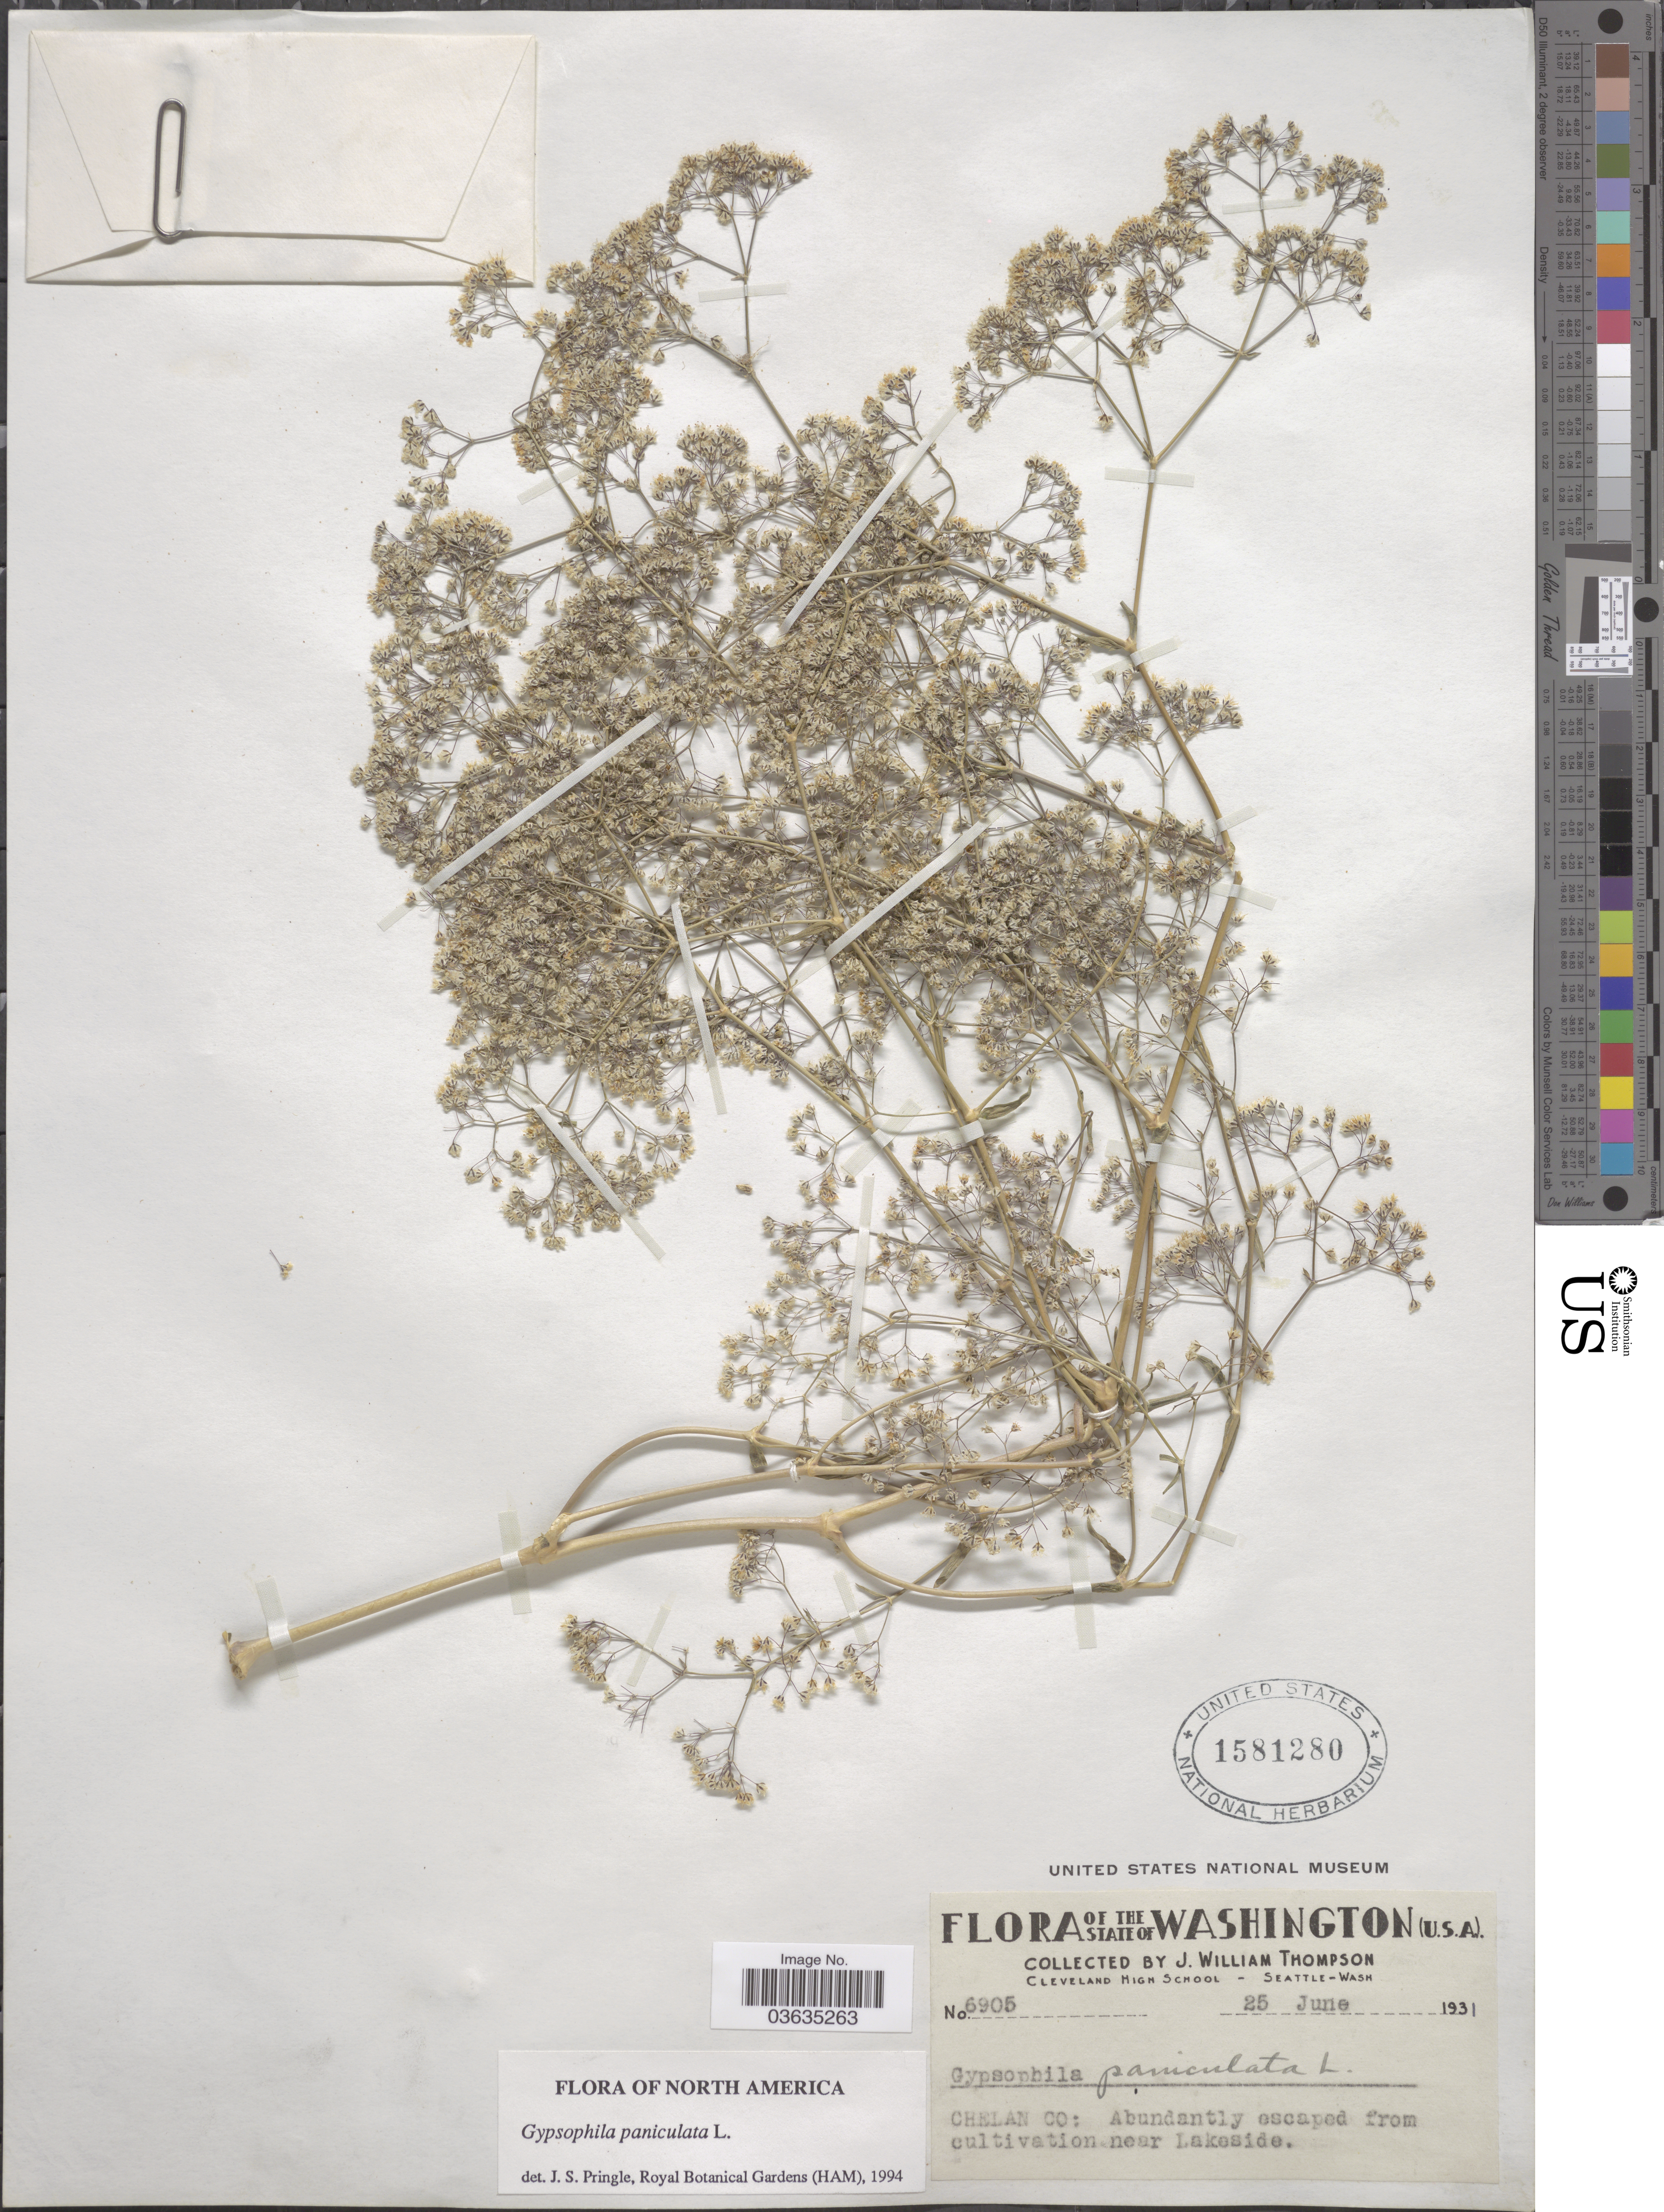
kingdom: Plantae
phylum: Tracheophyta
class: Magnoliopsida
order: Caryophyllales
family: Caryophyllaceae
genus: Gypsophila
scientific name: Gypsophila paniculata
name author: L.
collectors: J. W. Thompson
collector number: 6905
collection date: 1931-06-25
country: United States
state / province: Washington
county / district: Chelan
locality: Chelan Co: near Lakeside.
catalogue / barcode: US 1581280